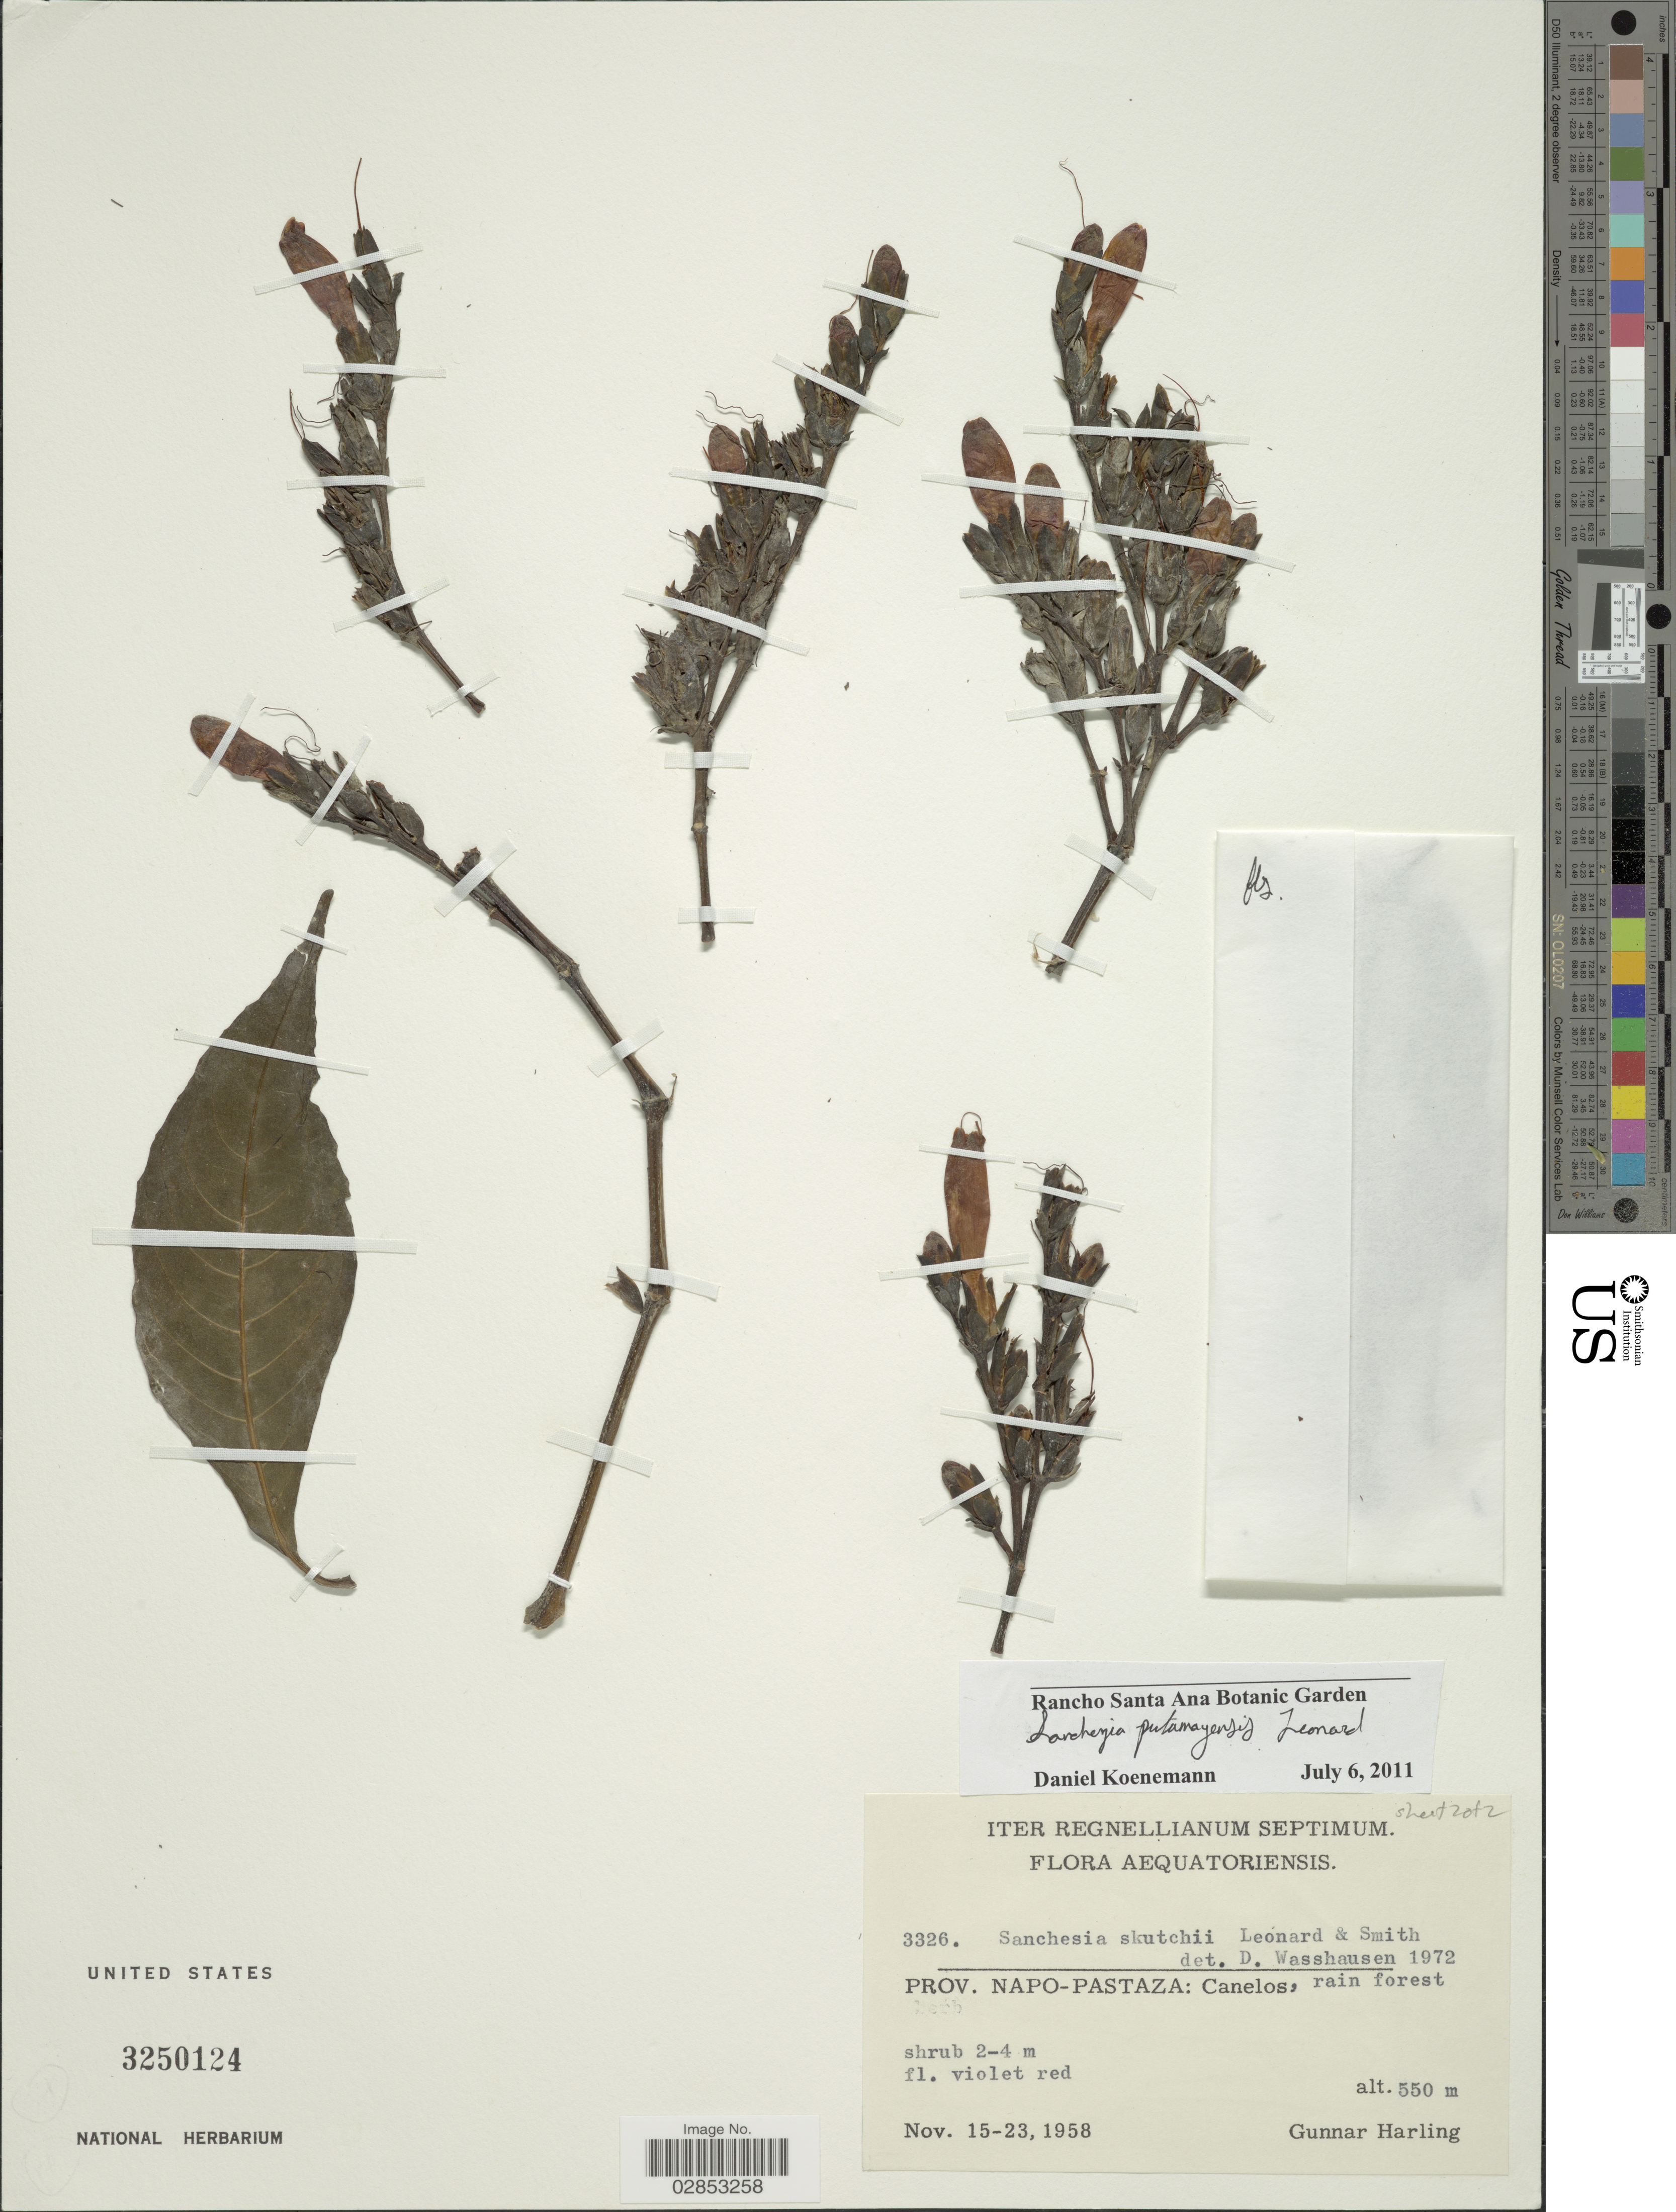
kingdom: Plantae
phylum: Tracheophyta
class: Magnoliopsida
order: Lamiales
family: Acanthaceae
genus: Sanchezia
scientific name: Sanchezia putumayensis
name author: Leonard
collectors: G. Harling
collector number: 3326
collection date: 1958-11-15/1958-11-23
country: Ecuador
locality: Aequatoriensis, Prov. Napo-Pastaza: Canelos, rain forest.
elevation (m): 550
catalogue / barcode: US 3250124